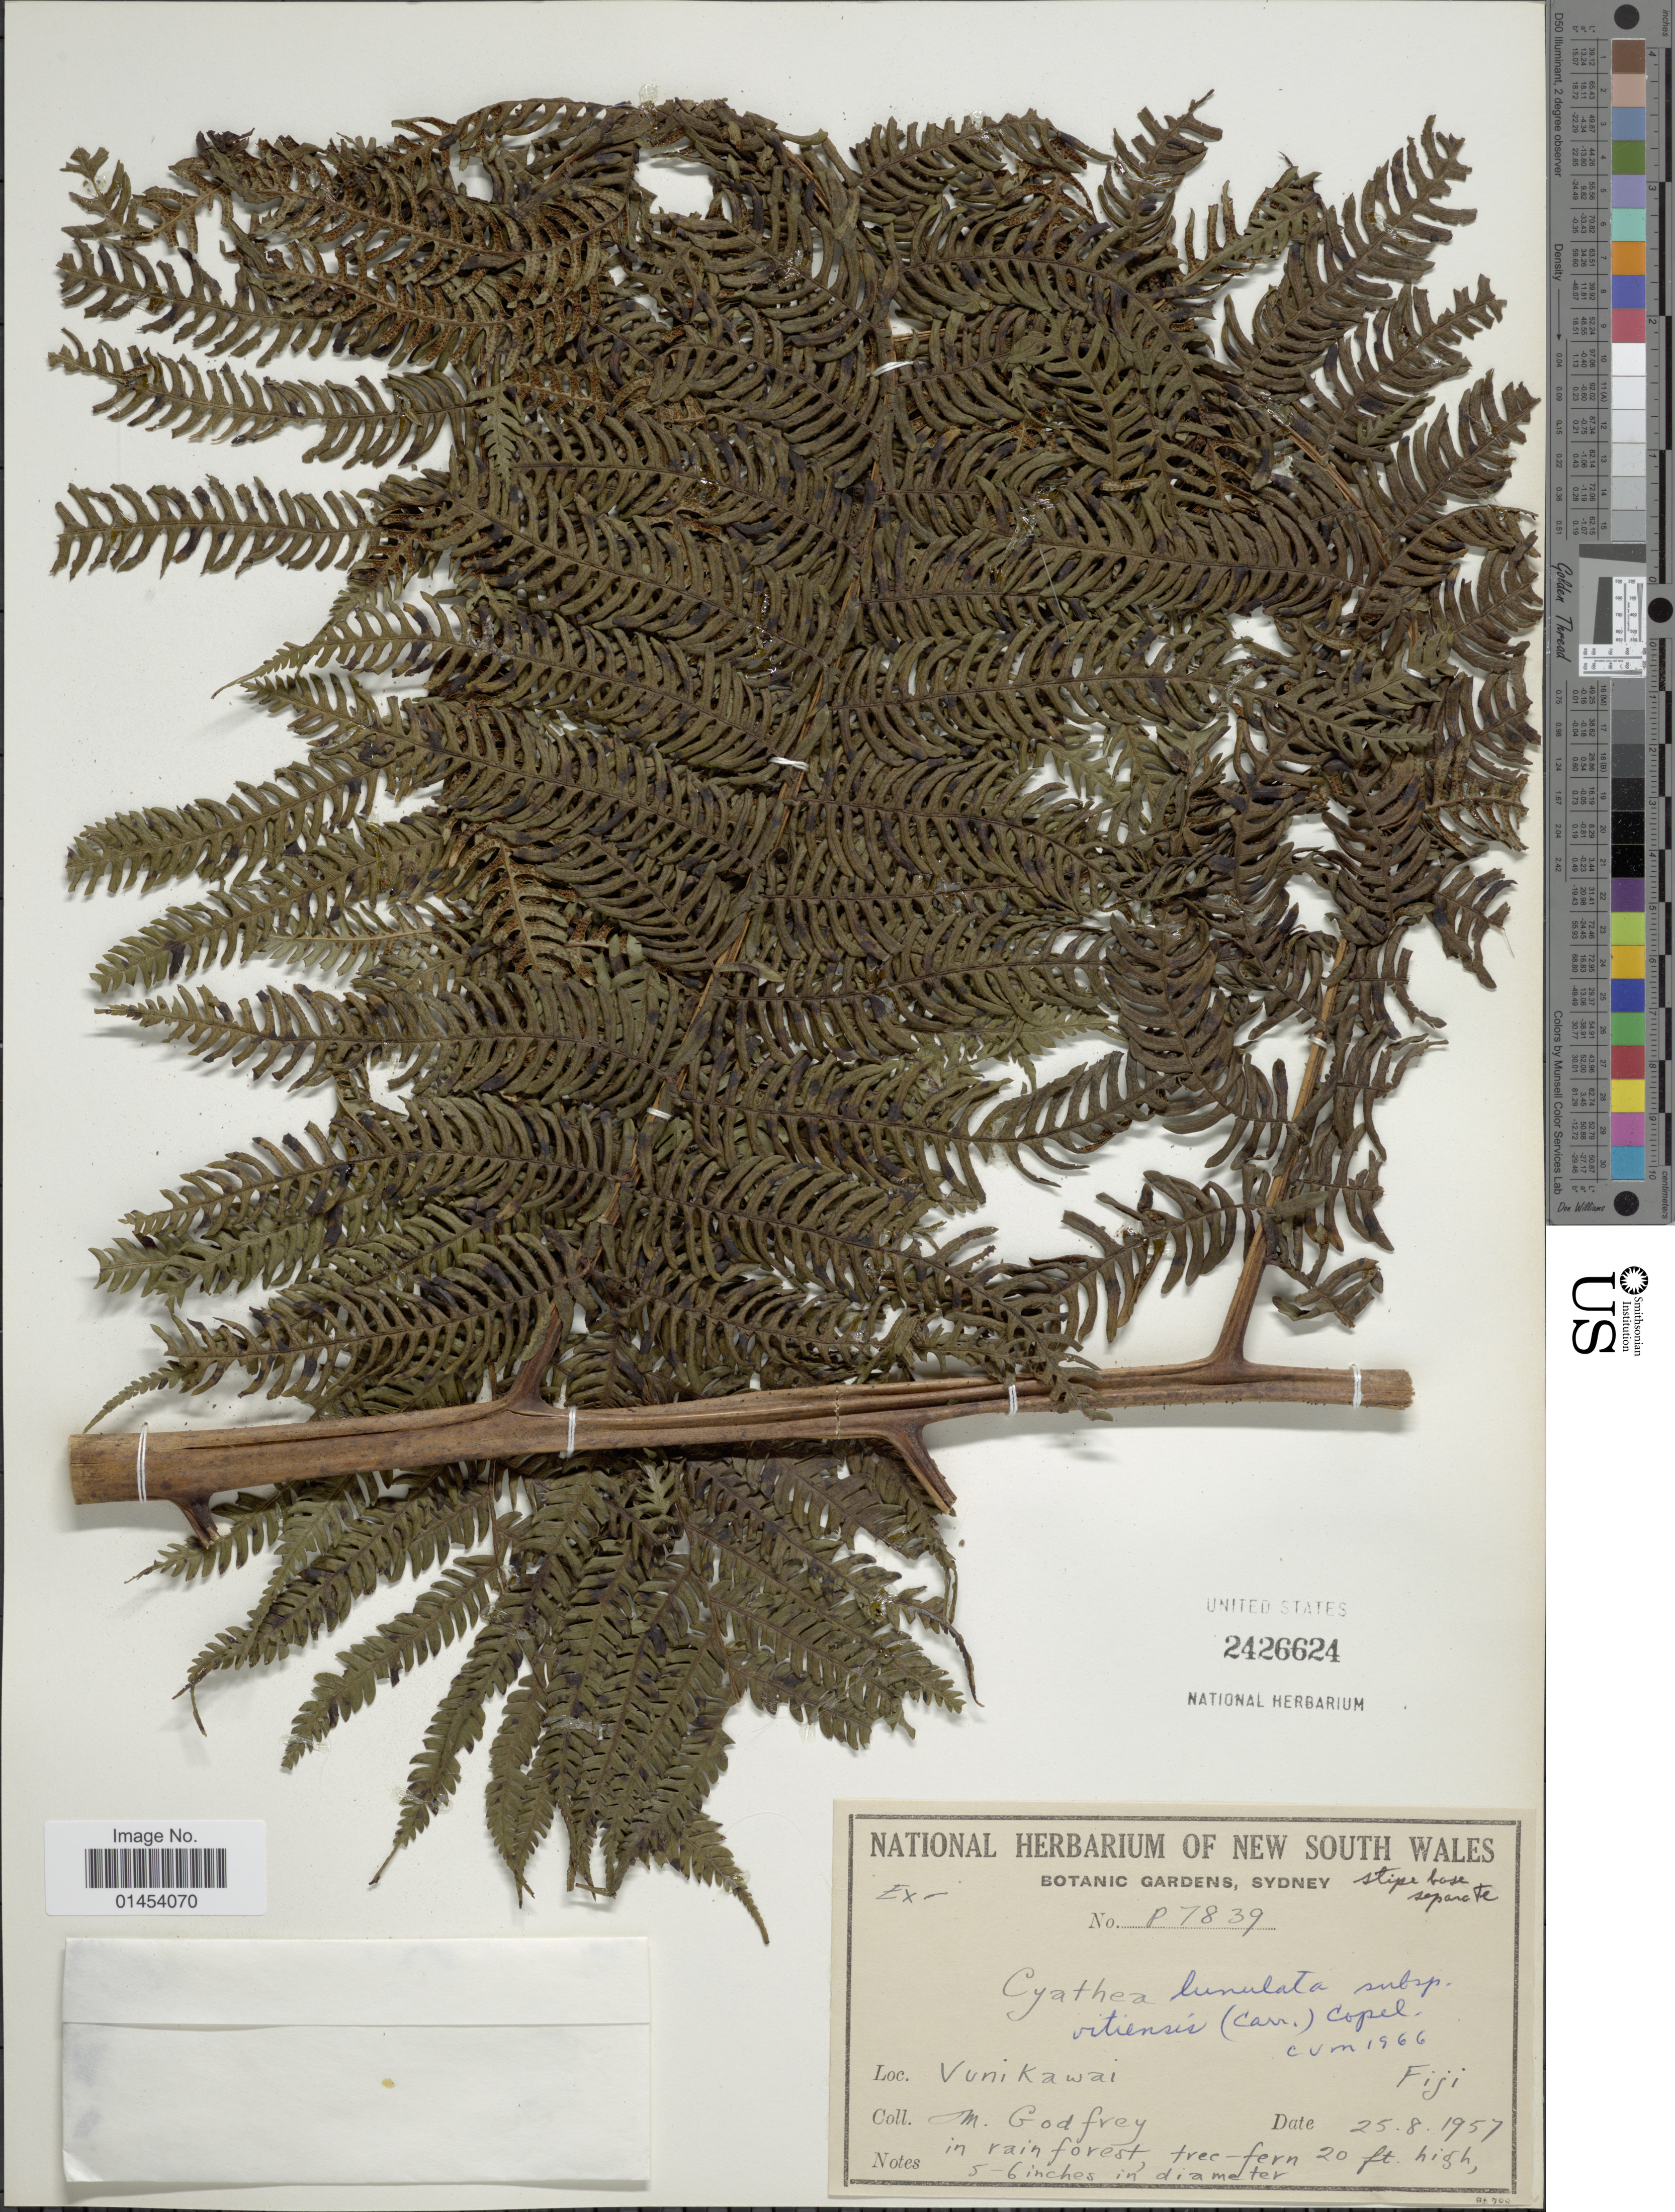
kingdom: Plantae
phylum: Tracheophyta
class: Polypodiopsida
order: Cyatheales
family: Cyatheaceae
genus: Cyathea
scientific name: Cyathea lunulata var. vitiensis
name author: (Carruth.)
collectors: M. R. Godfrey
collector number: P7839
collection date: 1957-08-25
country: Fiji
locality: Vunikawai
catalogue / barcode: US 2426624